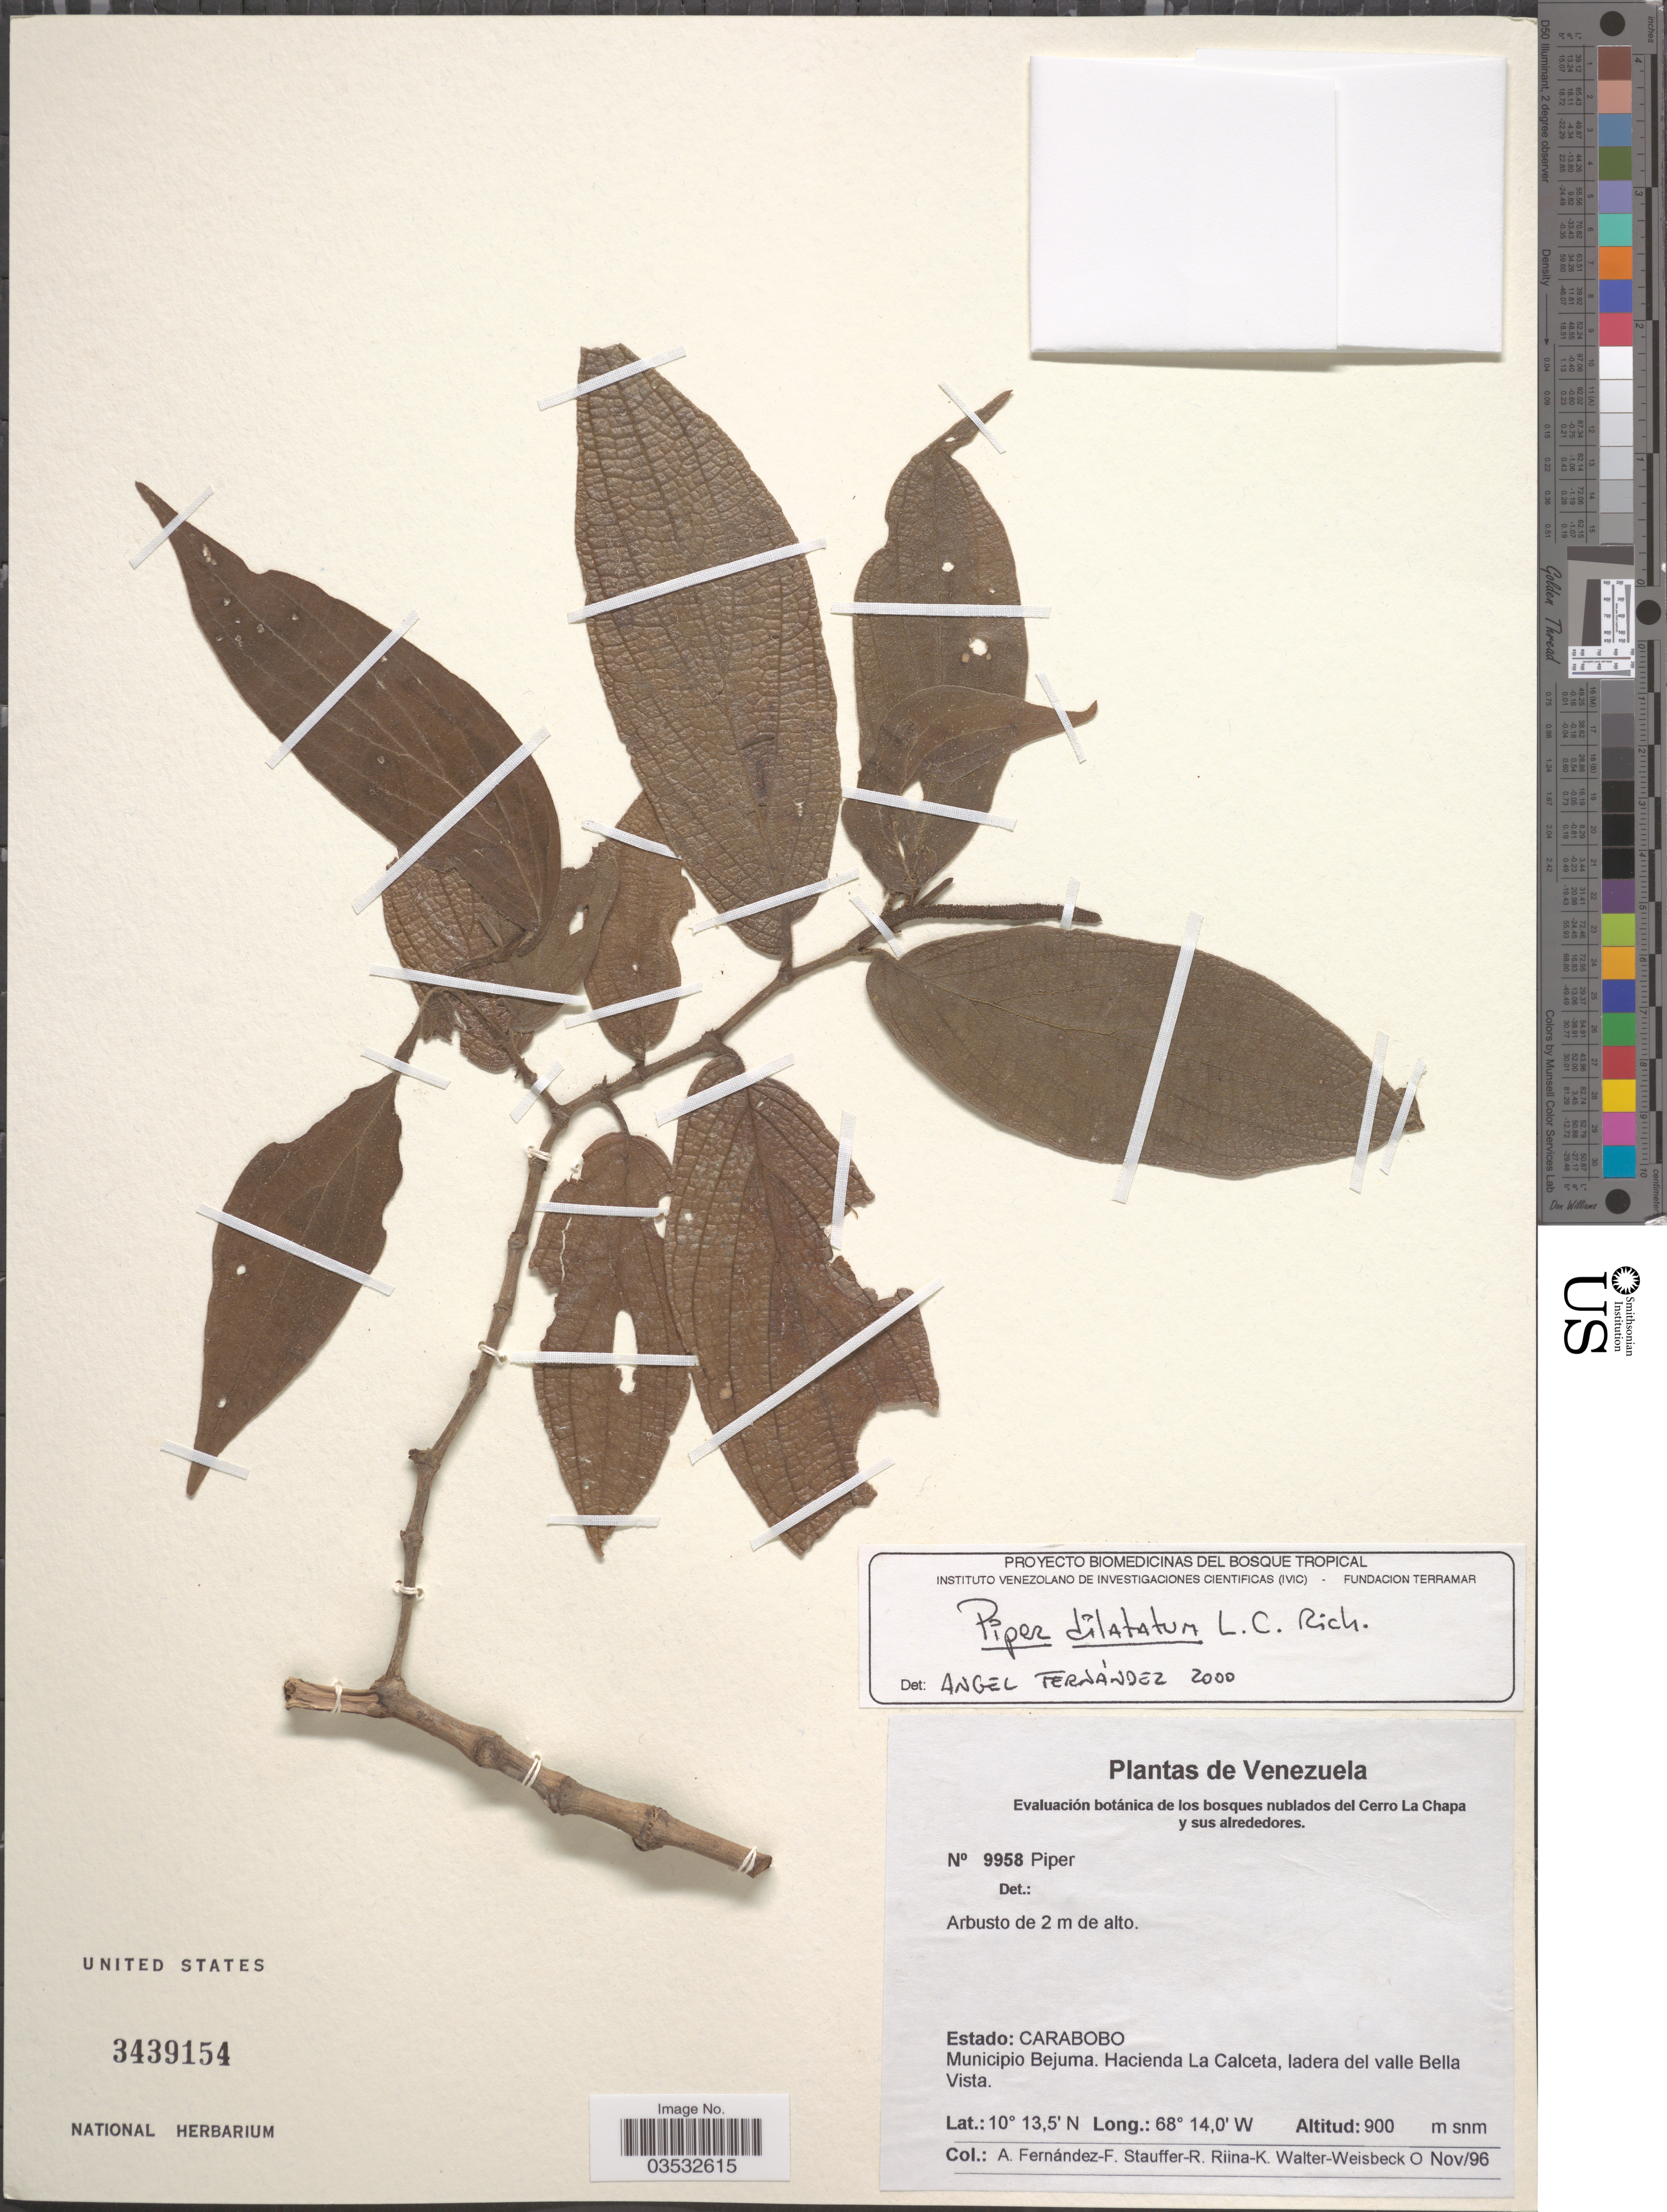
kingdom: Plantae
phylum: Tracheophyta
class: Magnoliopsida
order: Piperales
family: Piperaceae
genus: Piper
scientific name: Piper dilatatum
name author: Rich.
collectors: A. Fernández F., Stauffer-R., K. Riina & O. Walter-Weisbeck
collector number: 9958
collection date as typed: Transcribed d/m/y: /11/96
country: Venezuela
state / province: Carabobo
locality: Municipio Bejuma. Hacienda La Calceta, ladera del valle Bella Vista.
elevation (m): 900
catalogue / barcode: US 3439154